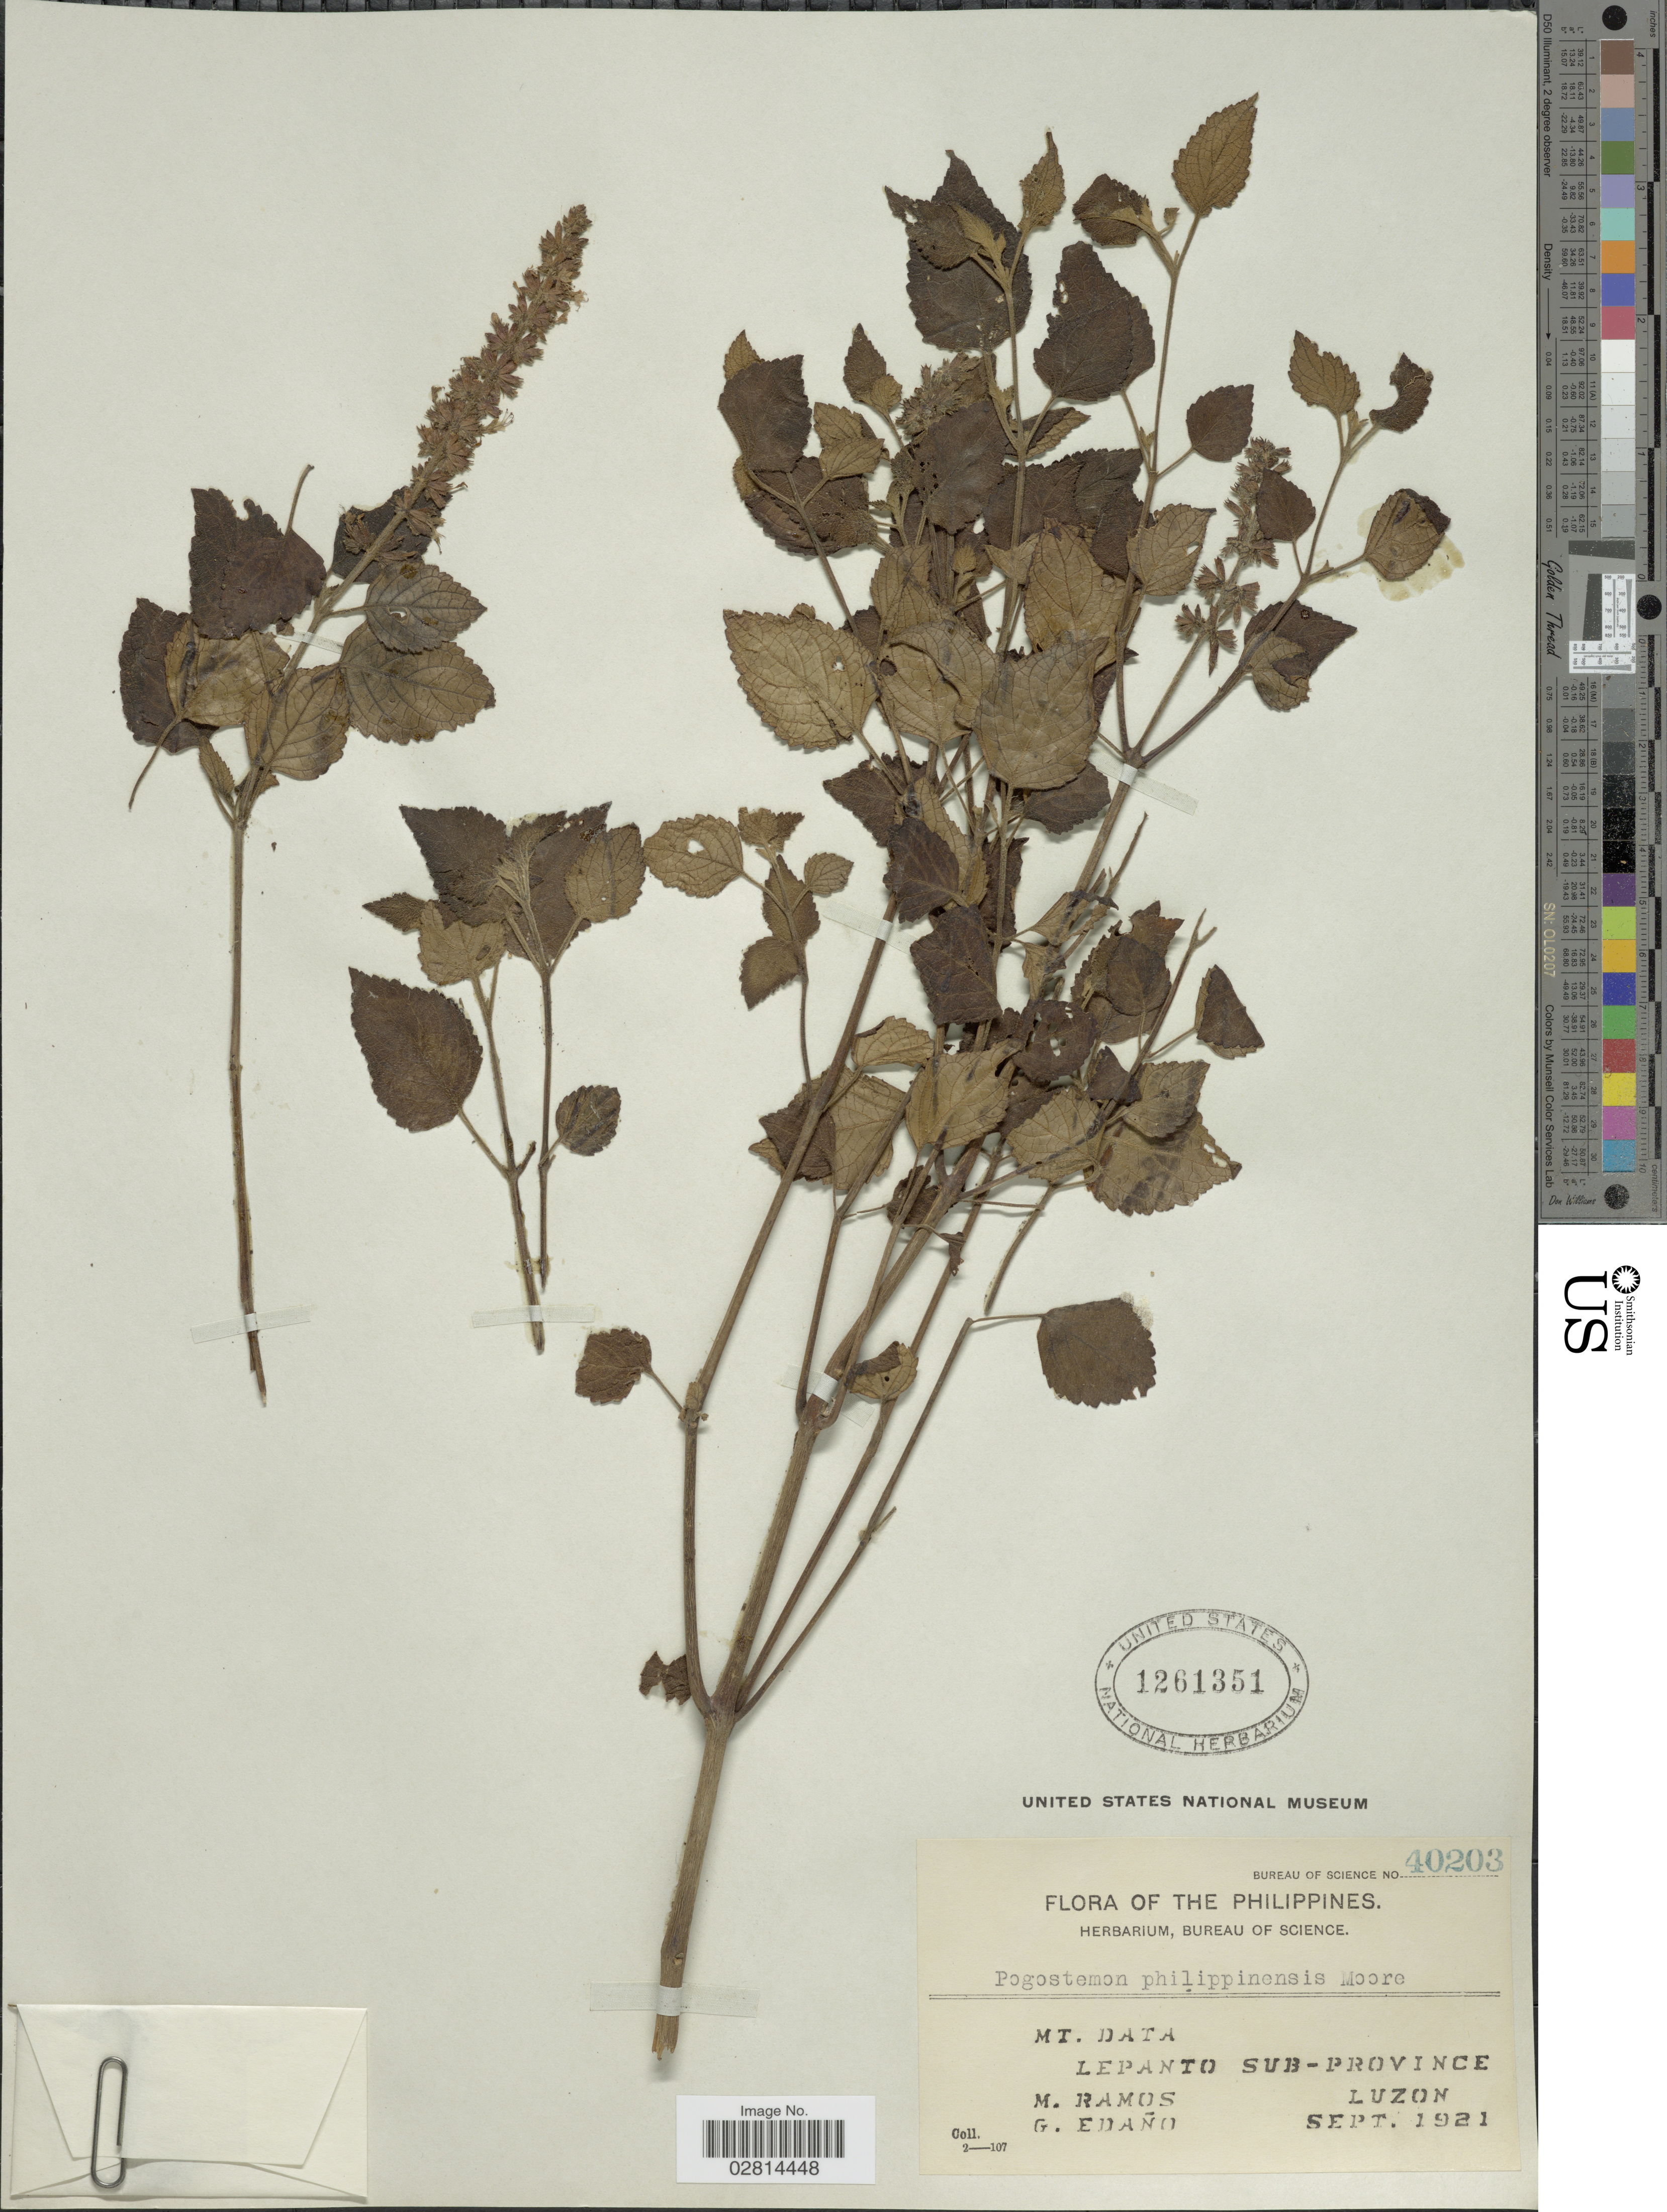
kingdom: Plantae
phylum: Tracheophyta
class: Magnoliopsida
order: Lamiales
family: Lamiaceae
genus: Pogostemon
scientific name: Pogostemon philippinensis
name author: S. Moore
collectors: M. Ramos & G. Edaño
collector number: Bureau of Science 40203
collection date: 1921-09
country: Philippines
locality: Mt. Data. Lepanto Sub-Province. Luzon.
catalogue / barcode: US 1261351